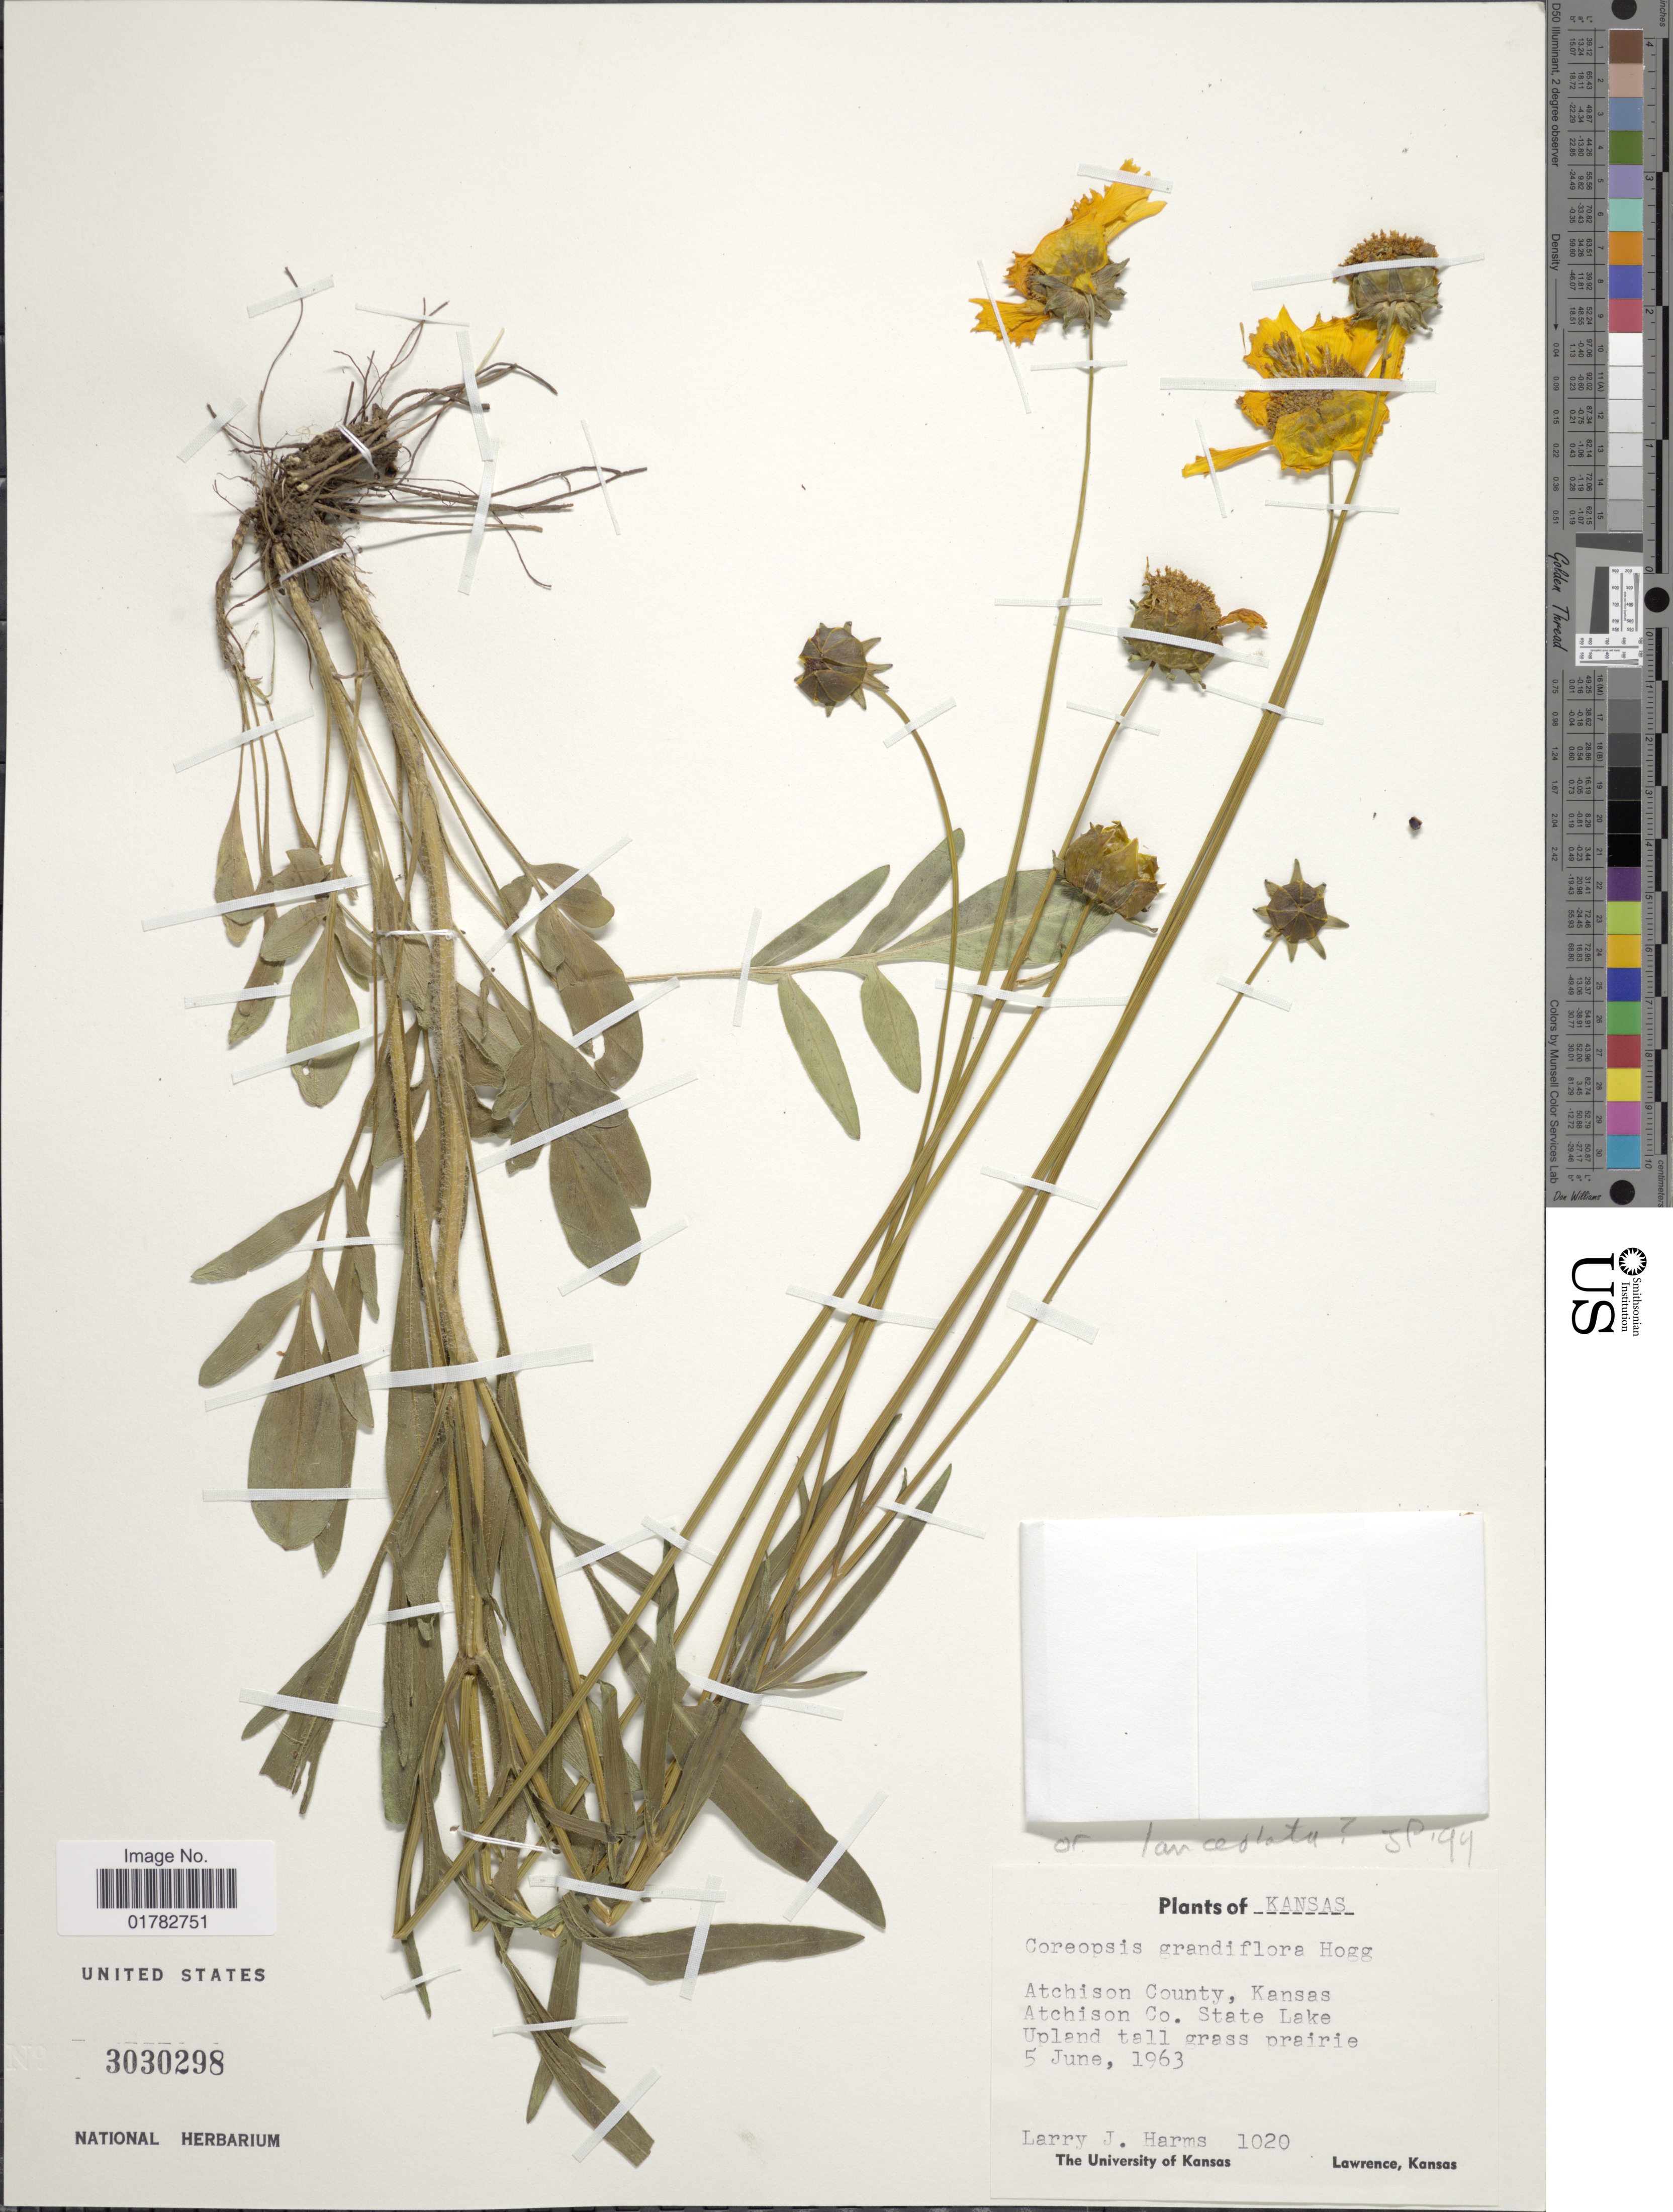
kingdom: Plantae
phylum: Tracheophyta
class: Magnoliopsida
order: Asterales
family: Asteraceae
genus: Coreopsis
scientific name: Coreopsis lanceolata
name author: L.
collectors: L. Harms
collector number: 1020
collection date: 1963-06-05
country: United States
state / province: Kansas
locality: Atchison County, Kansas Atchison Co., State Lake, upland tall grass prairie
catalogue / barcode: US 3030298